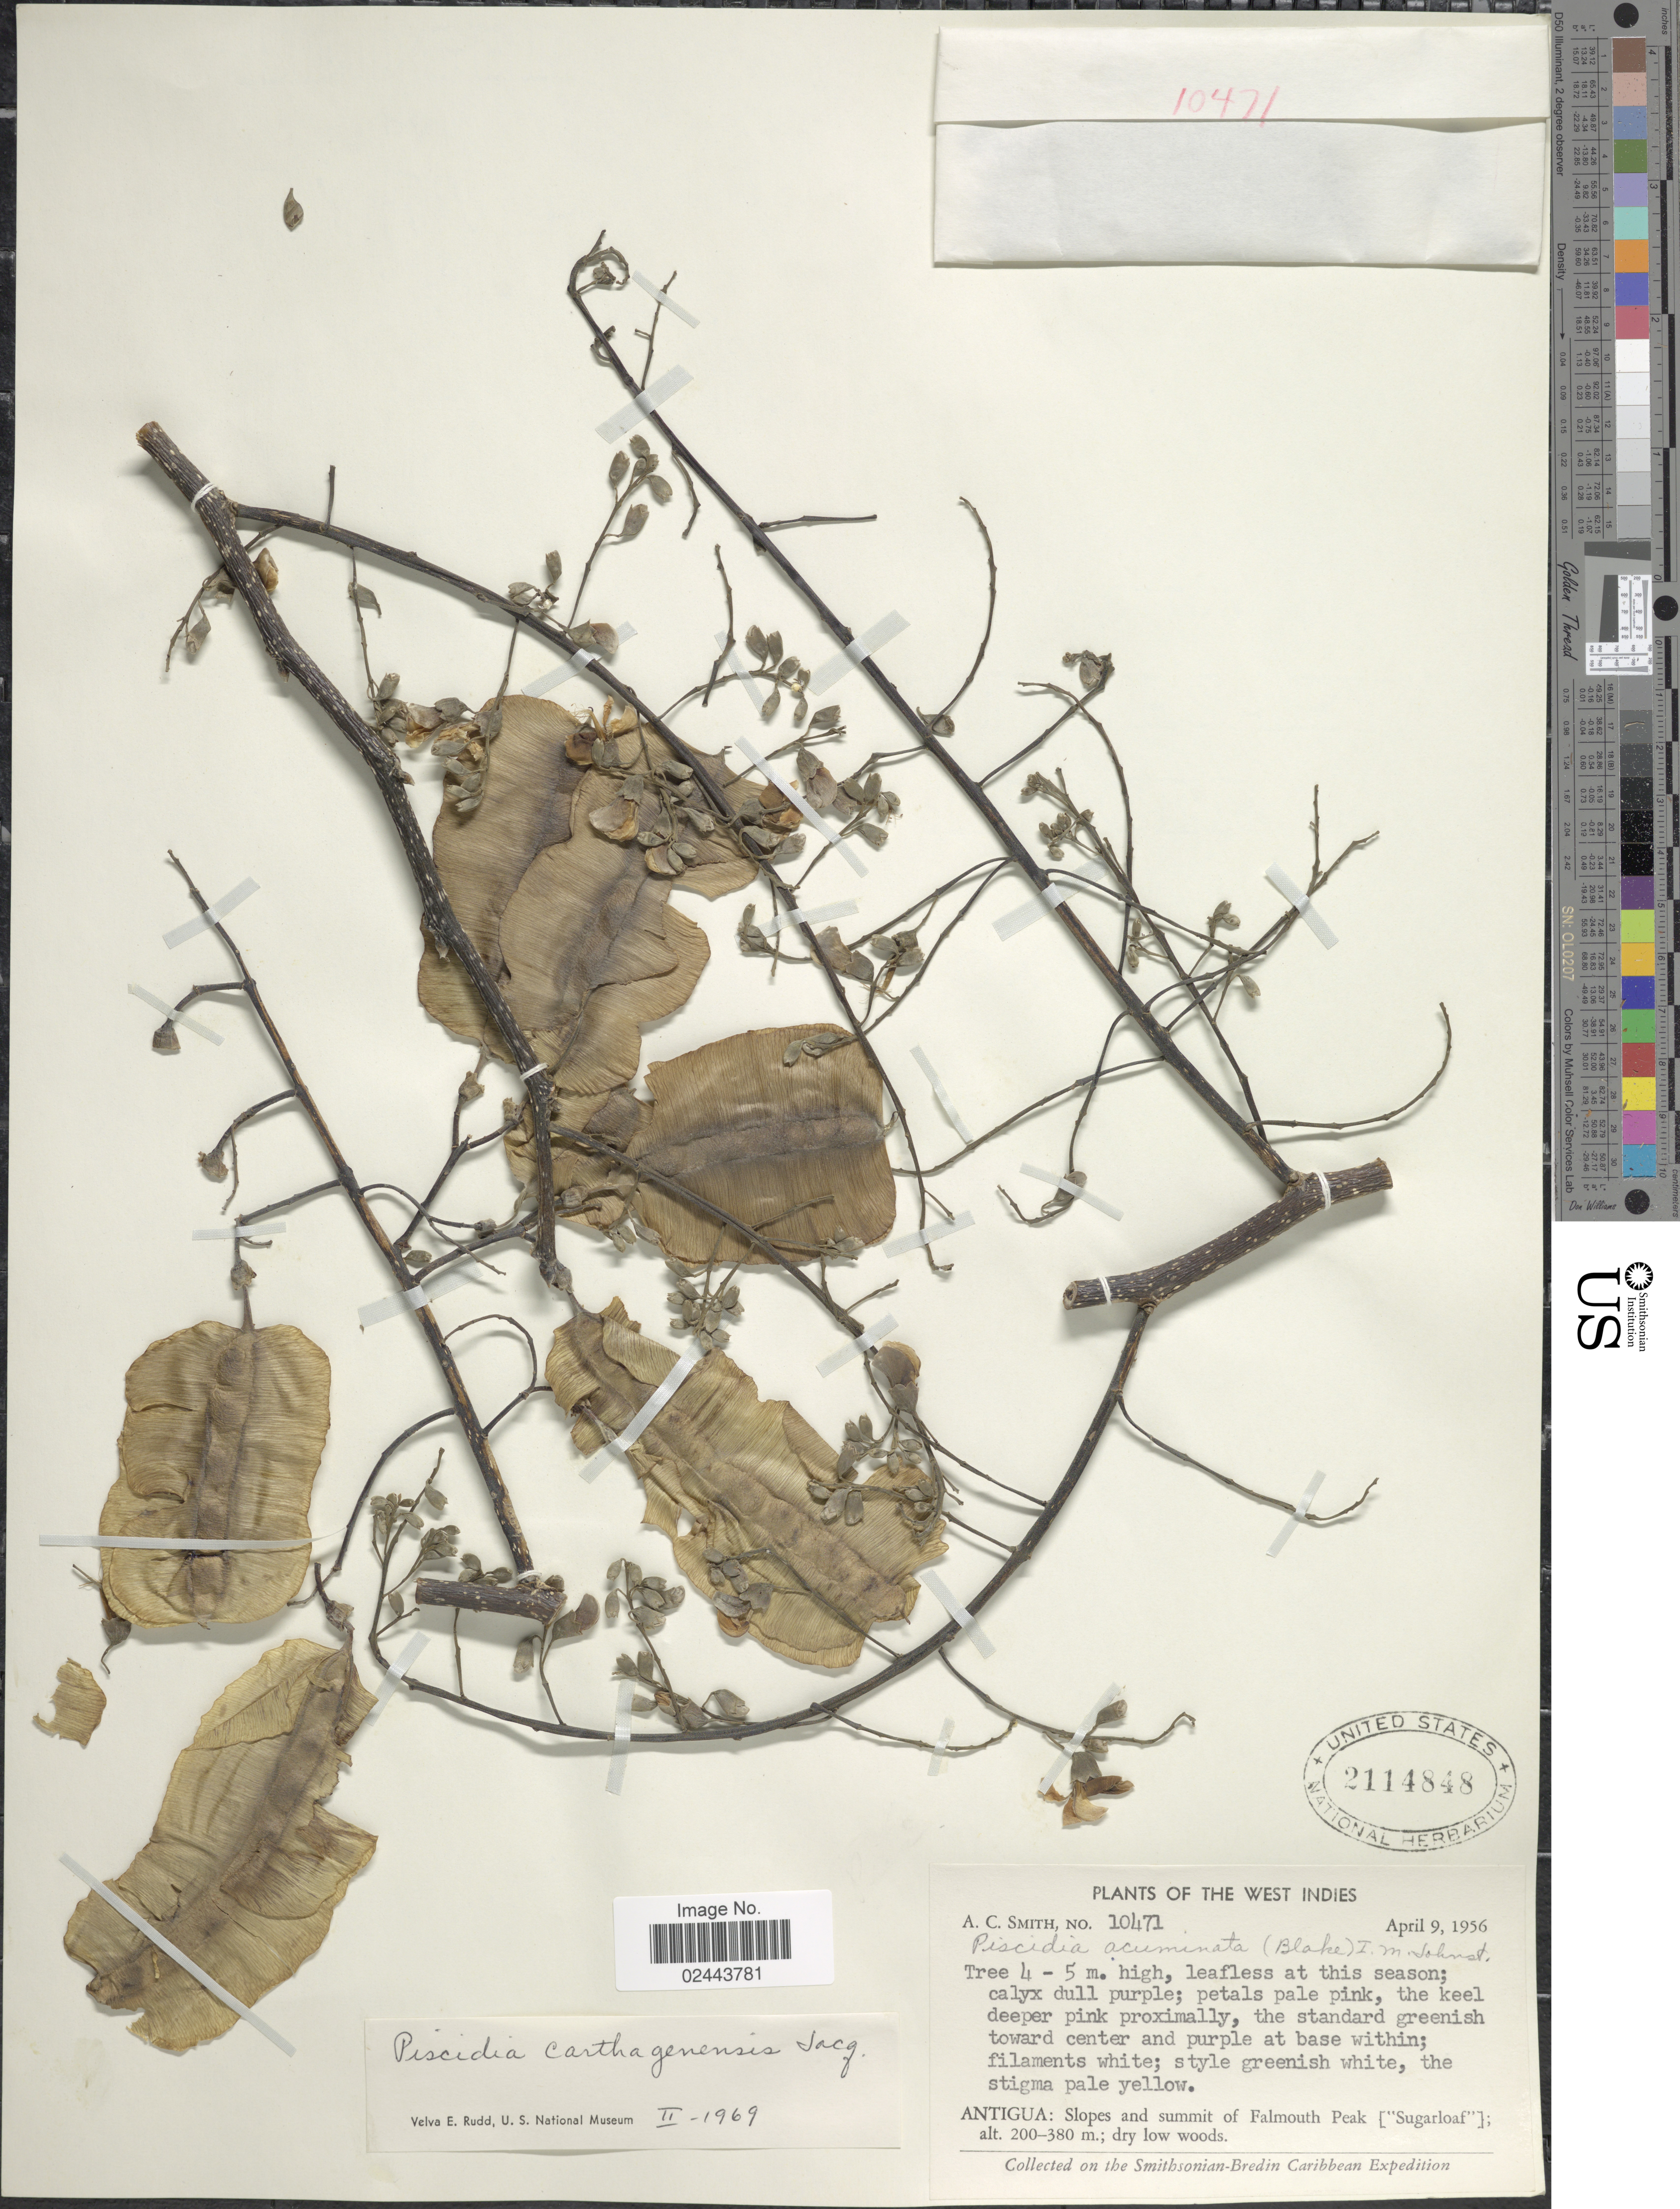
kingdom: Plantae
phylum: Tracheophyta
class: Magnoliopsida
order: Fabales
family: Fabaceae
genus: Piscidia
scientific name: Piscidia carthagenensis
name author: Jacq.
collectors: A. C. Smith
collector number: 10471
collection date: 1956-04-09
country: Antigua and Barbuda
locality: Antigua: Slopes and summit of Falmouth Peak ["Sugarloaf"].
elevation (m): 200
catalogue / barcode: US 2114848